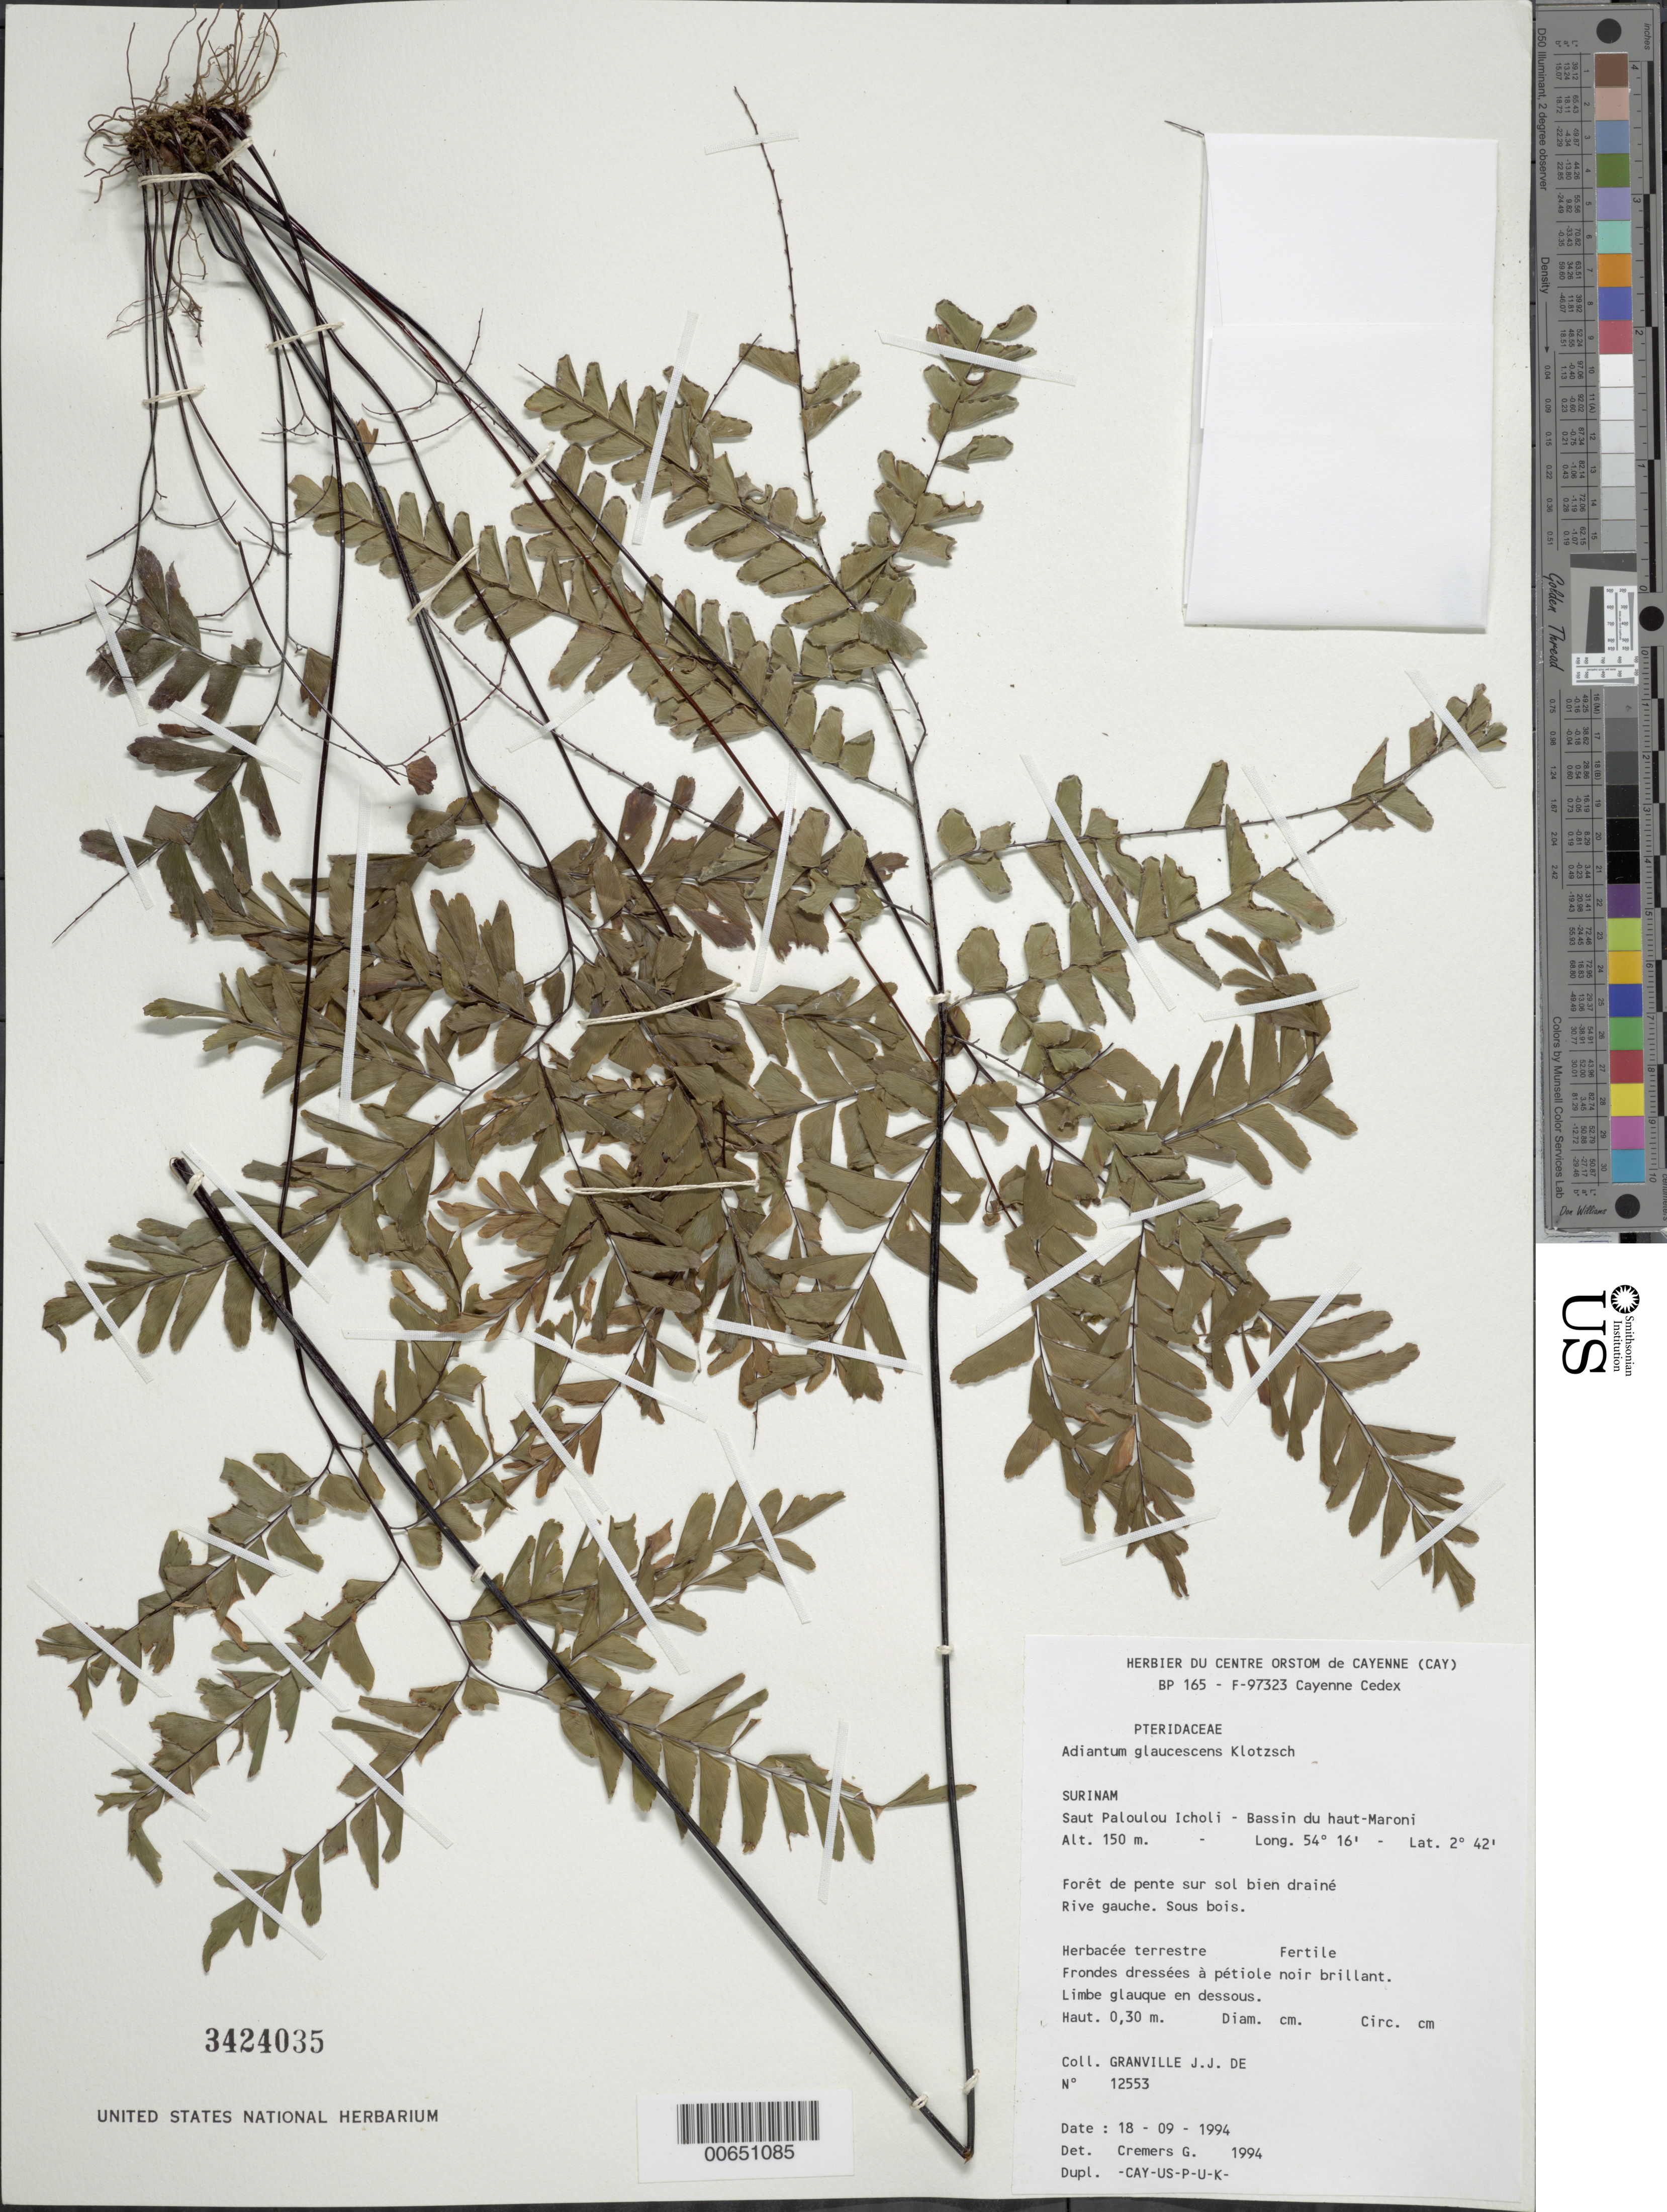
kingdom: Plantae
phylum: Tracheophyta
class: Polypodiopsida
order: Polypodiales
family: Pteridaceae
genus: Adiantum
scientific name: Adiantum glaucescens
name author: Klotzsch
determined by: Cremers, Georges A.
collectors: J.-J. de Granville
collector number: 12553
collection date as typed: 18-Sep-94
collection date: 1994-09-18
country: Suriname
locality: Saut Paloulou Icholi, Bassin du haut-Maroni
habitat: Forêt de pente sur sol bien draine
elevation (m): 150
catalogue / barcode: US 3424035